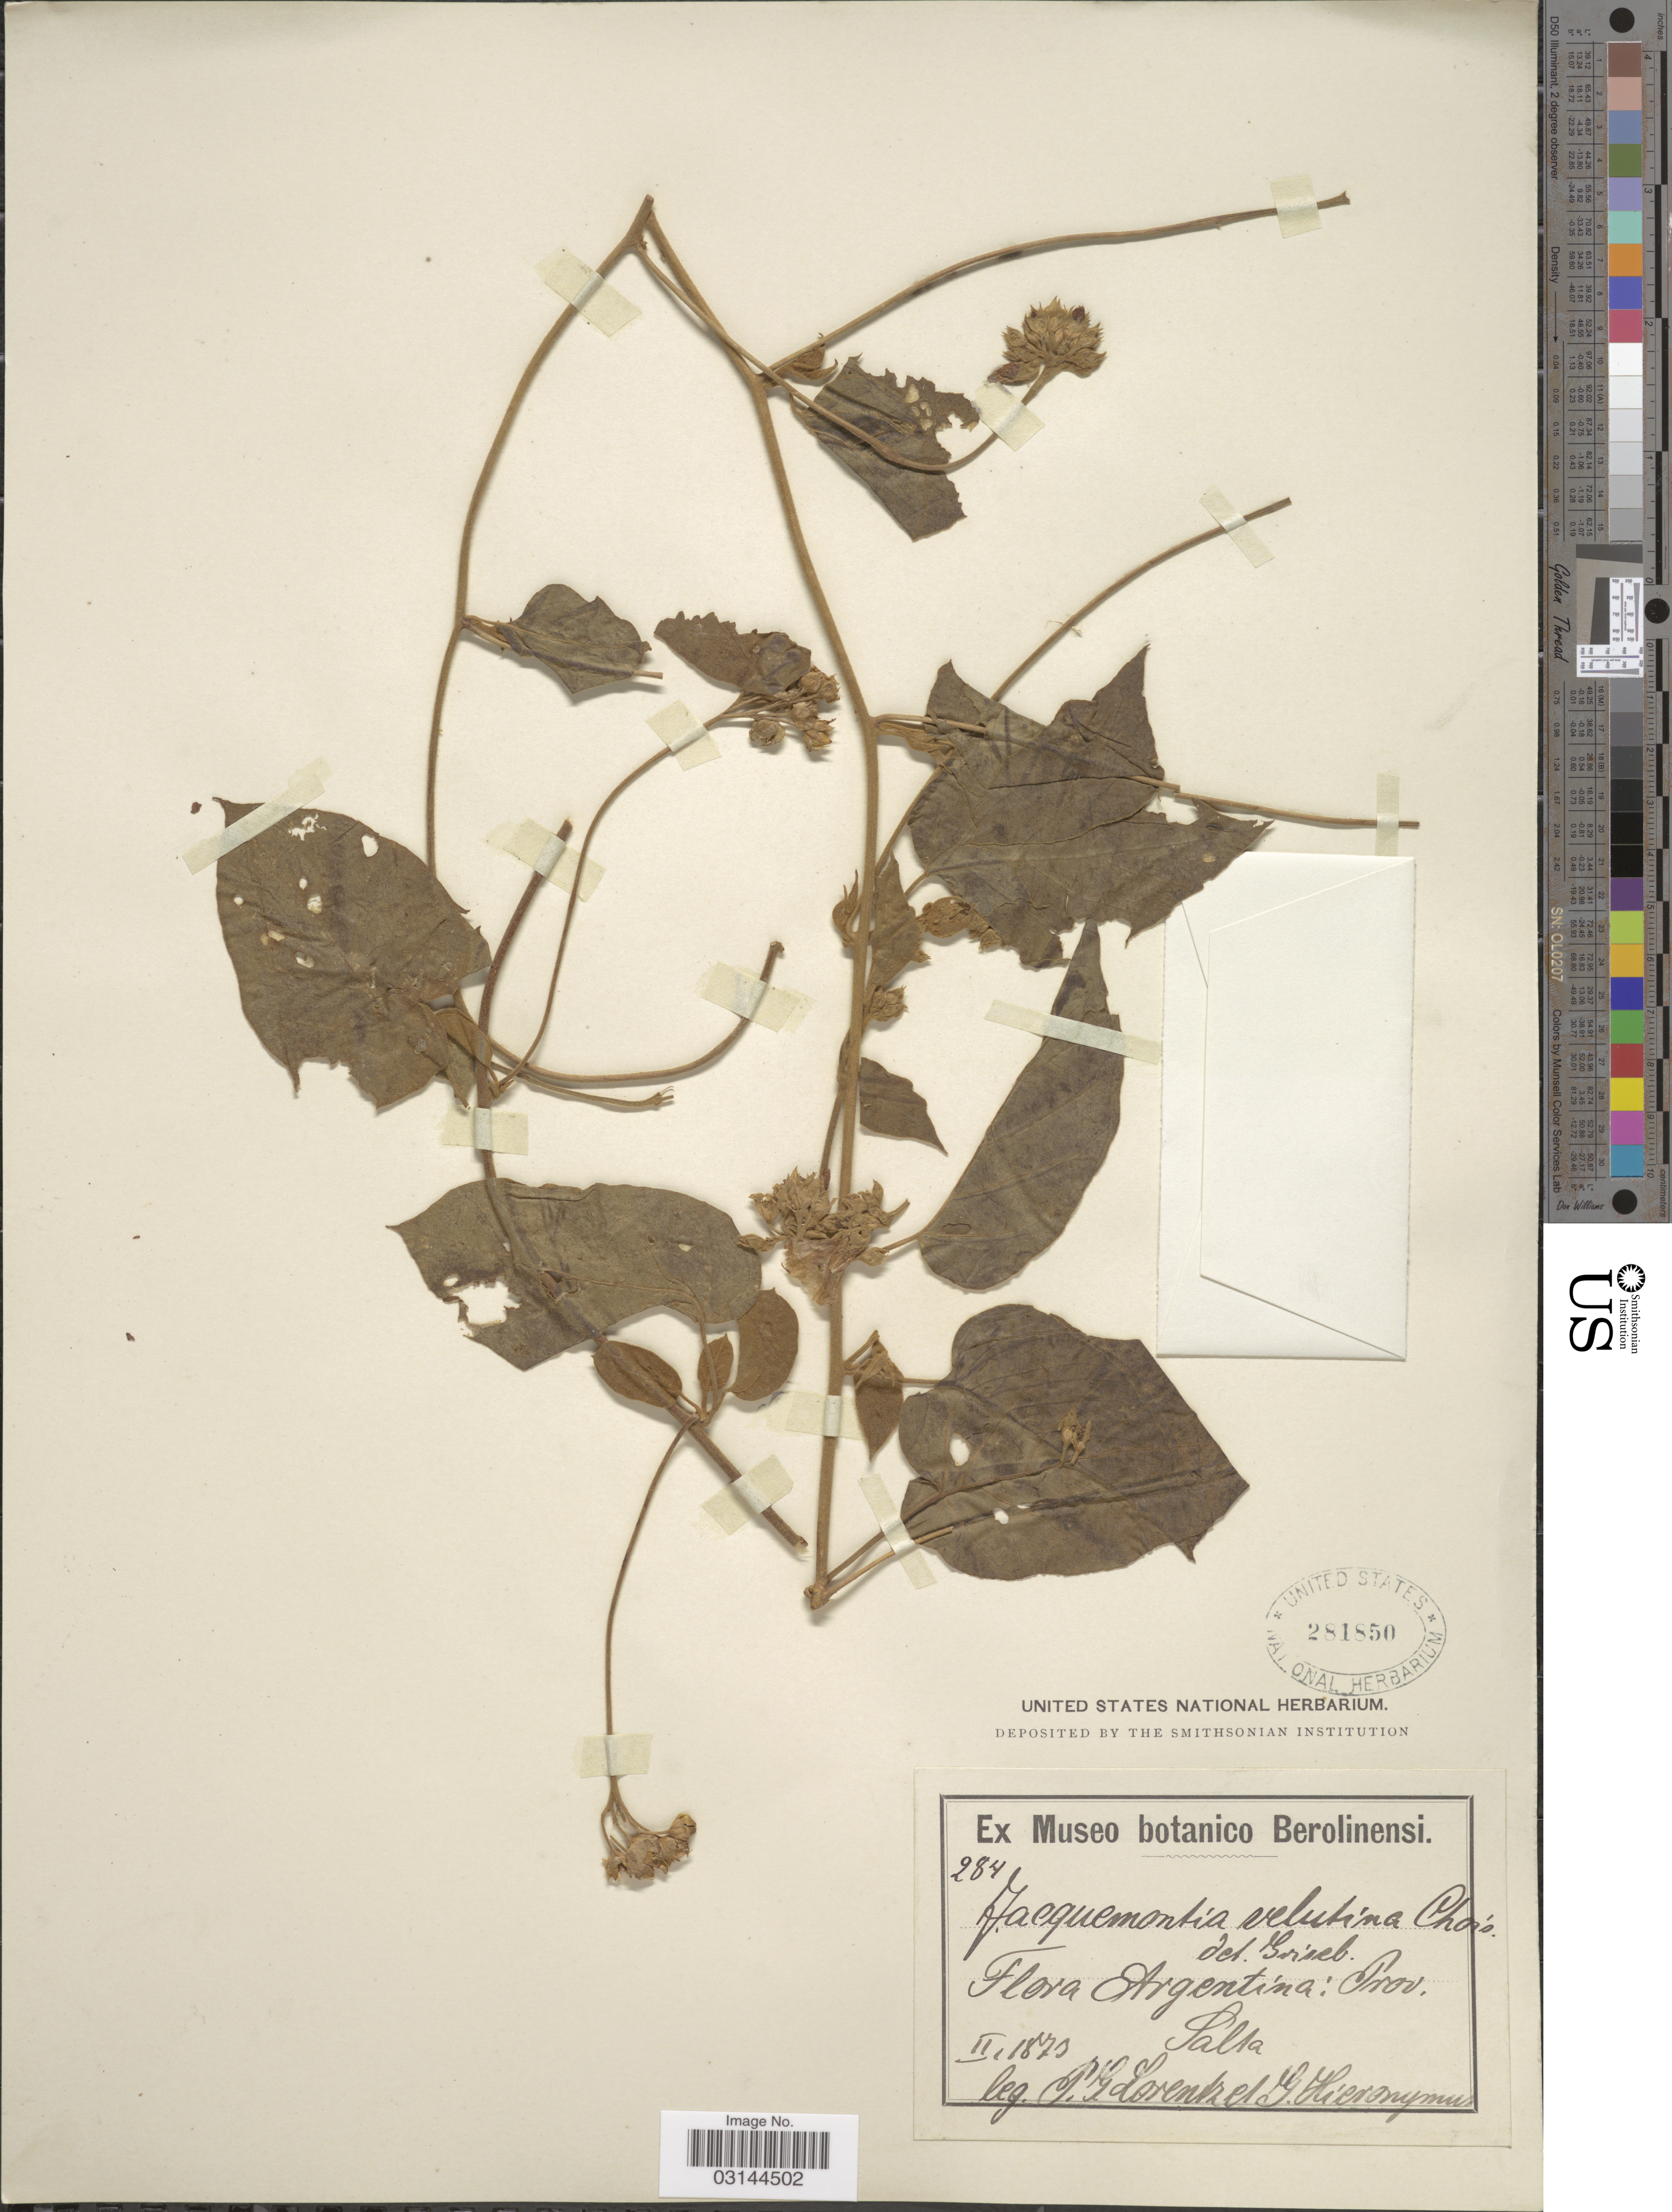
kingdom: Plantae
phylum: Tracheophyta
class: Magnoliopsida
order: Solanales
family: Convolvulaceae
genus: Jacquemontia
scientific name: Jacquemontia velutina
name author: Choisy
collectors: P. G. Lorentz & G. H. Hieronymus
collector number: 284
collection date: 1873-02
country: Argentina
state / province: Salta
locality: Prov. Salta.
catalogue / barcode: US 281850